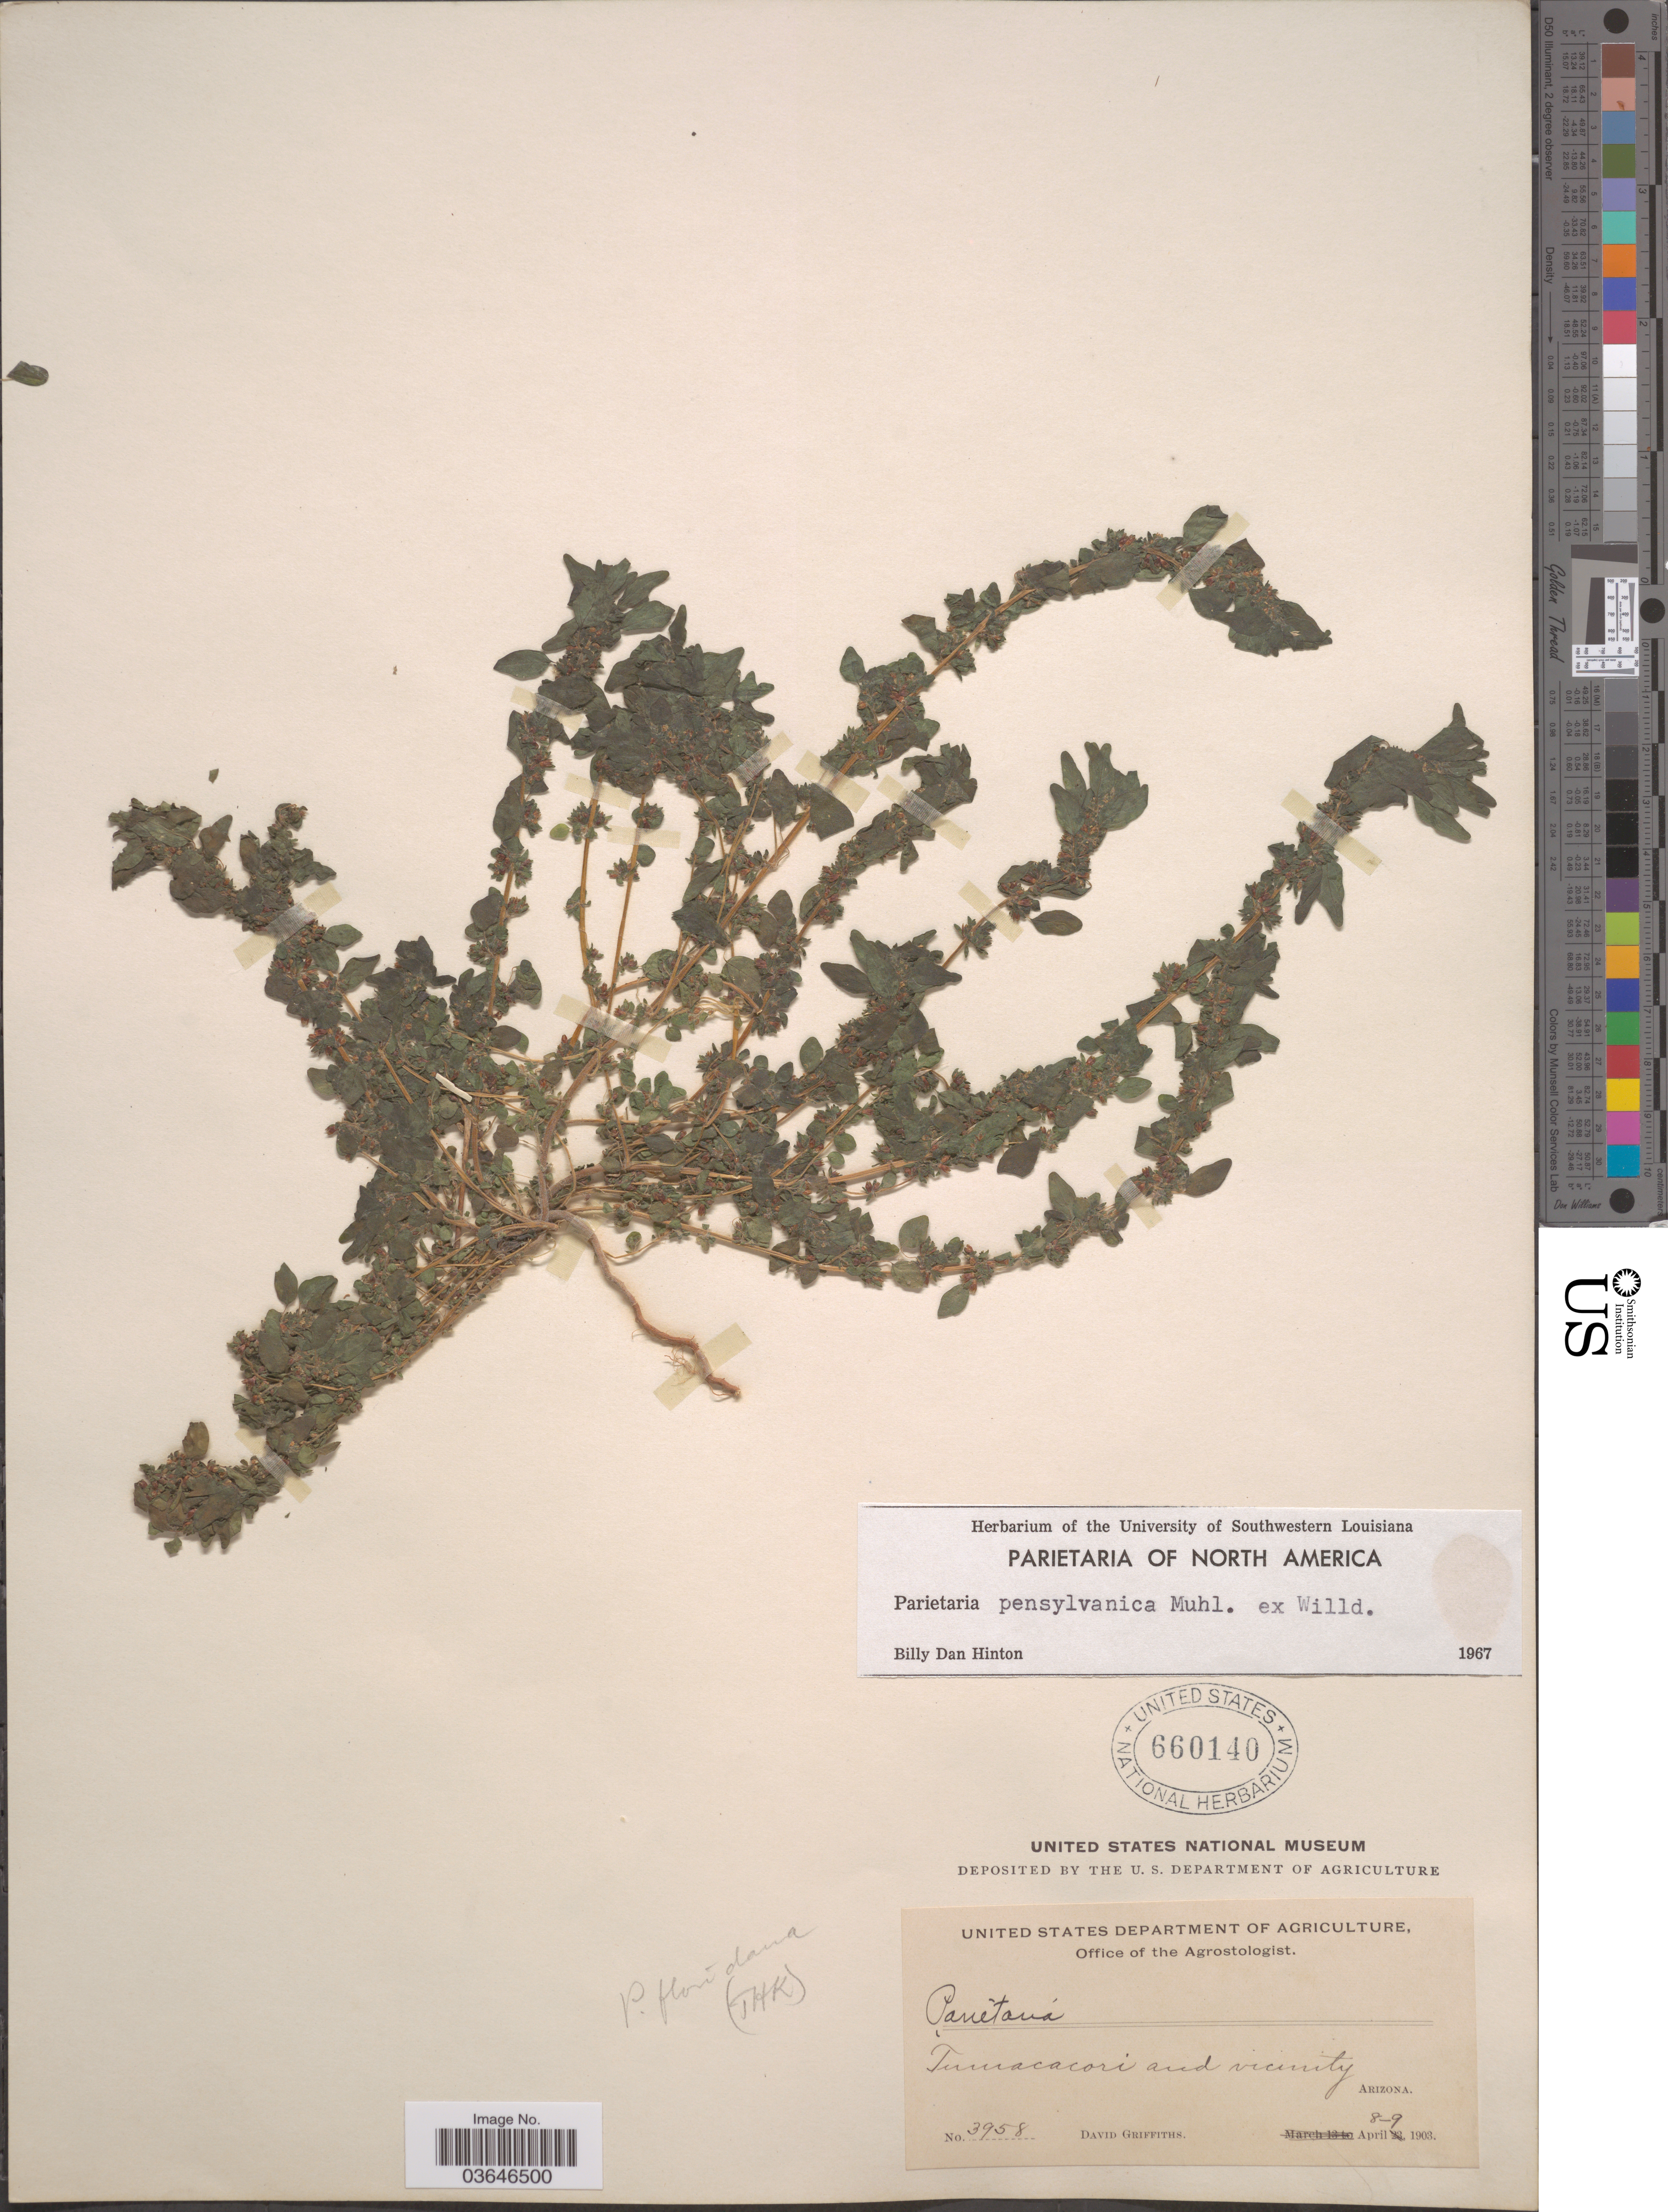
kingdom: Plantae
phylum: Tracheophyta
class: Magnoliopsida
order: Rosales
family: Urticaceae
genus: Parietaria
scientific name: Parietaria pensylvanica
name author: Muhl. ex Willd.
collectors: D. Griffiths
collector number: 3958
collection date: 1903-04-08/1903-04-09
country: United States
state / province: Arizona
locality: Tumacacori and vicinity.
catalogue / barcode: US 660140